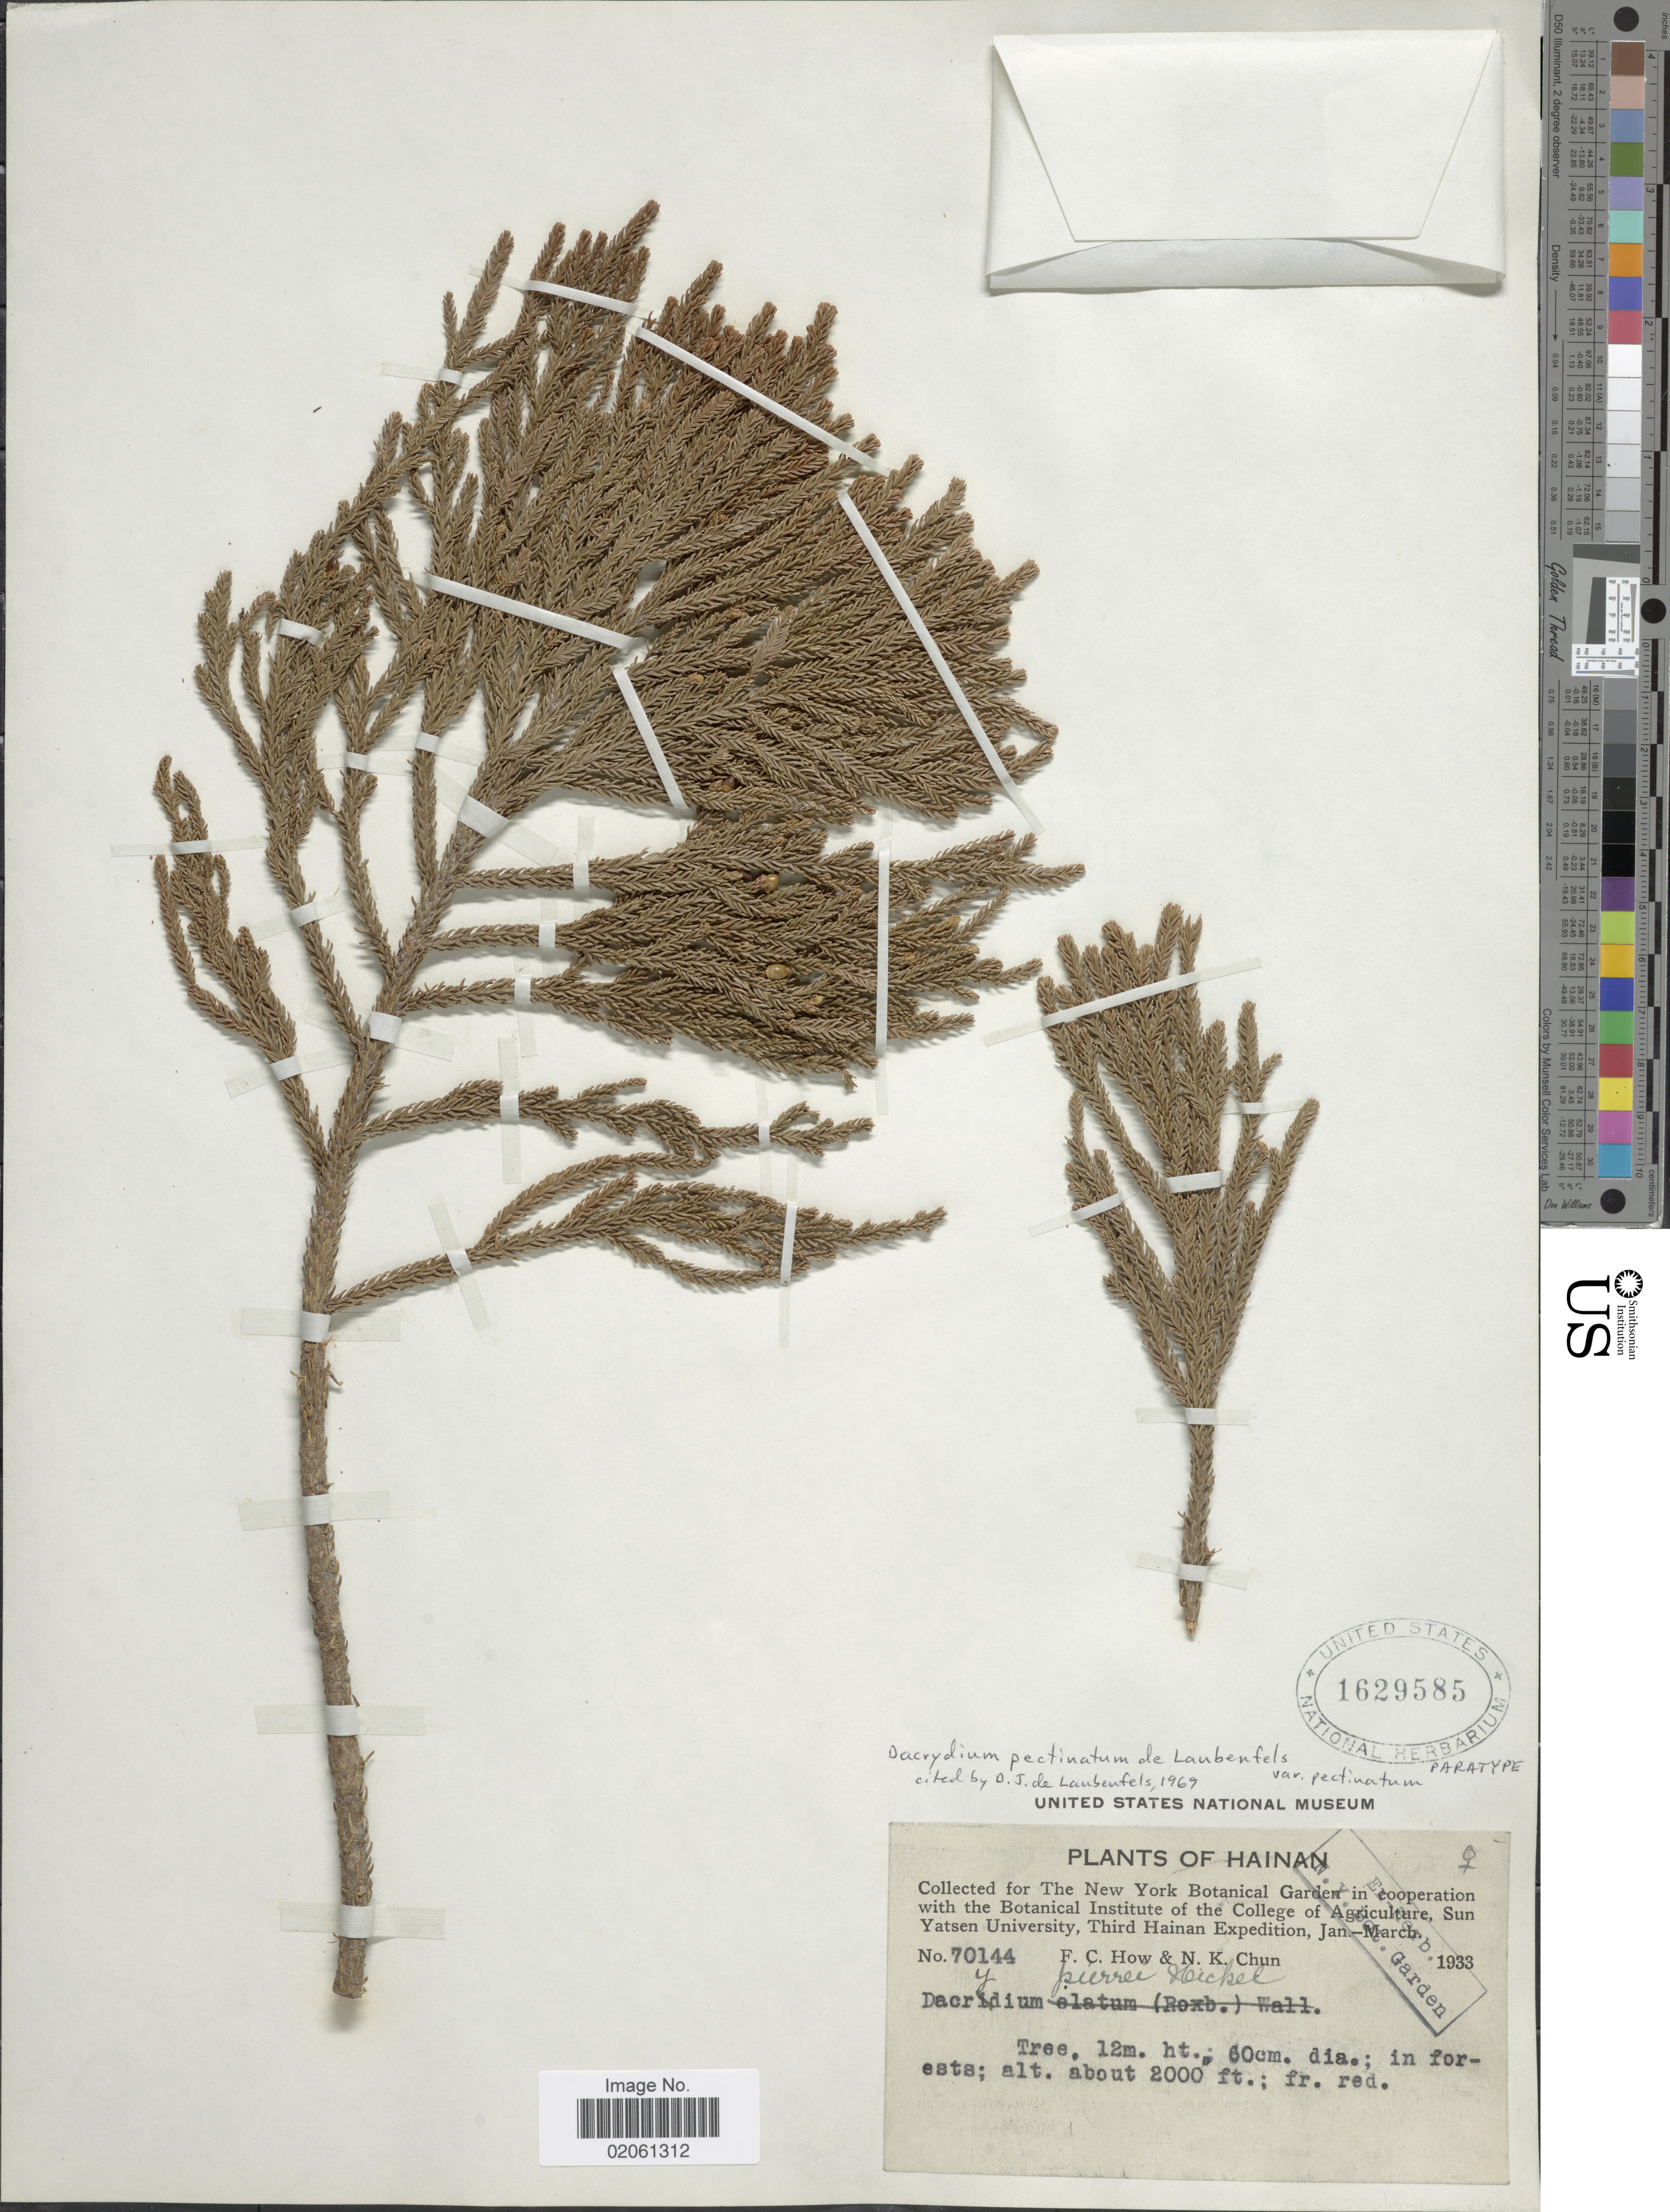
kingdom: Plantae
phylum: Tracheophyta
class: Pinopsida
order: Pinales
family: Podocarpaceae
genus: Dacrydium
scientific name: Dacrydium pectinatum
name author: de Laub.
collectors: F. C. How & N. K. Chun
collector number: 70144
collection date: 1933-01/1933-03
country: China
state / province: Hainan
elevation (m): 610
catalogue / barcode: US 1629585